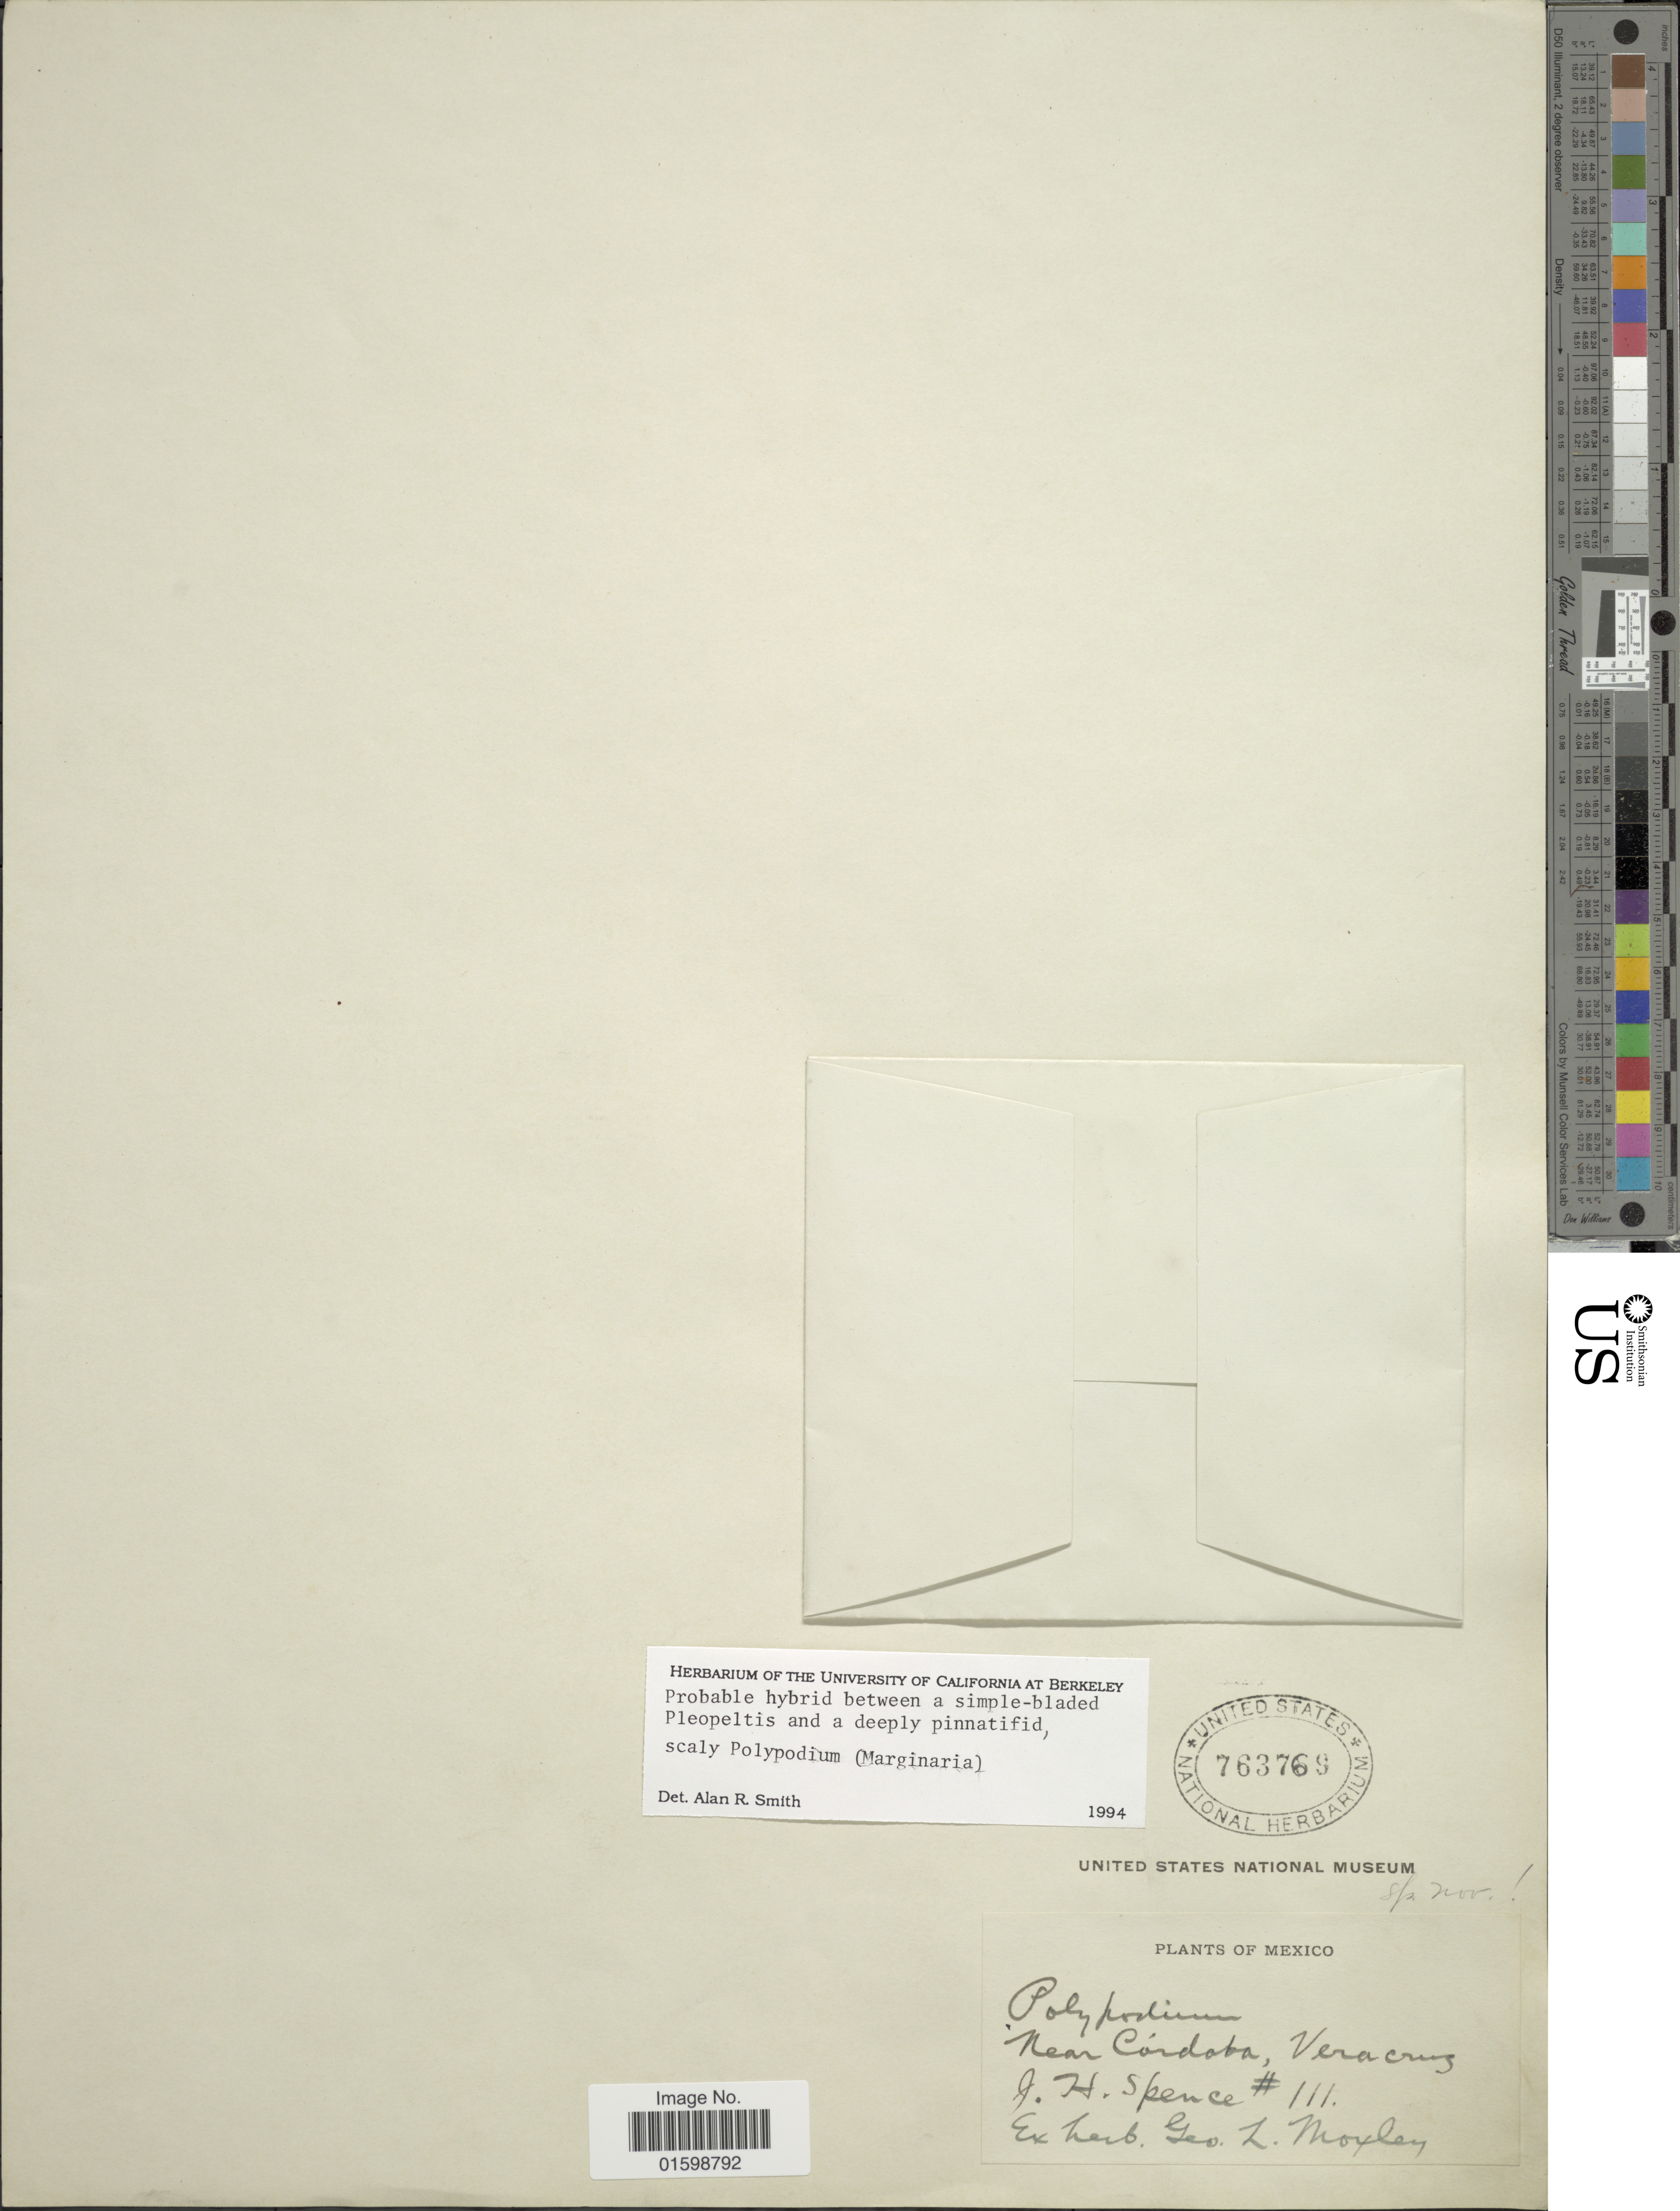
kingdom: Plantae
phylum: Tracheophyta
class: Polypodiopsida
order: Polypodiales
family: Polypodiaceae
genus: Pleopeltis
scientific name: Pleopeltis sp.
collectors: J. Spence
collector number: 111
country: Mexico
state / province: Veracruz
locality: Near Córdoba, Veracruz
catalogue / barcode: US 763769